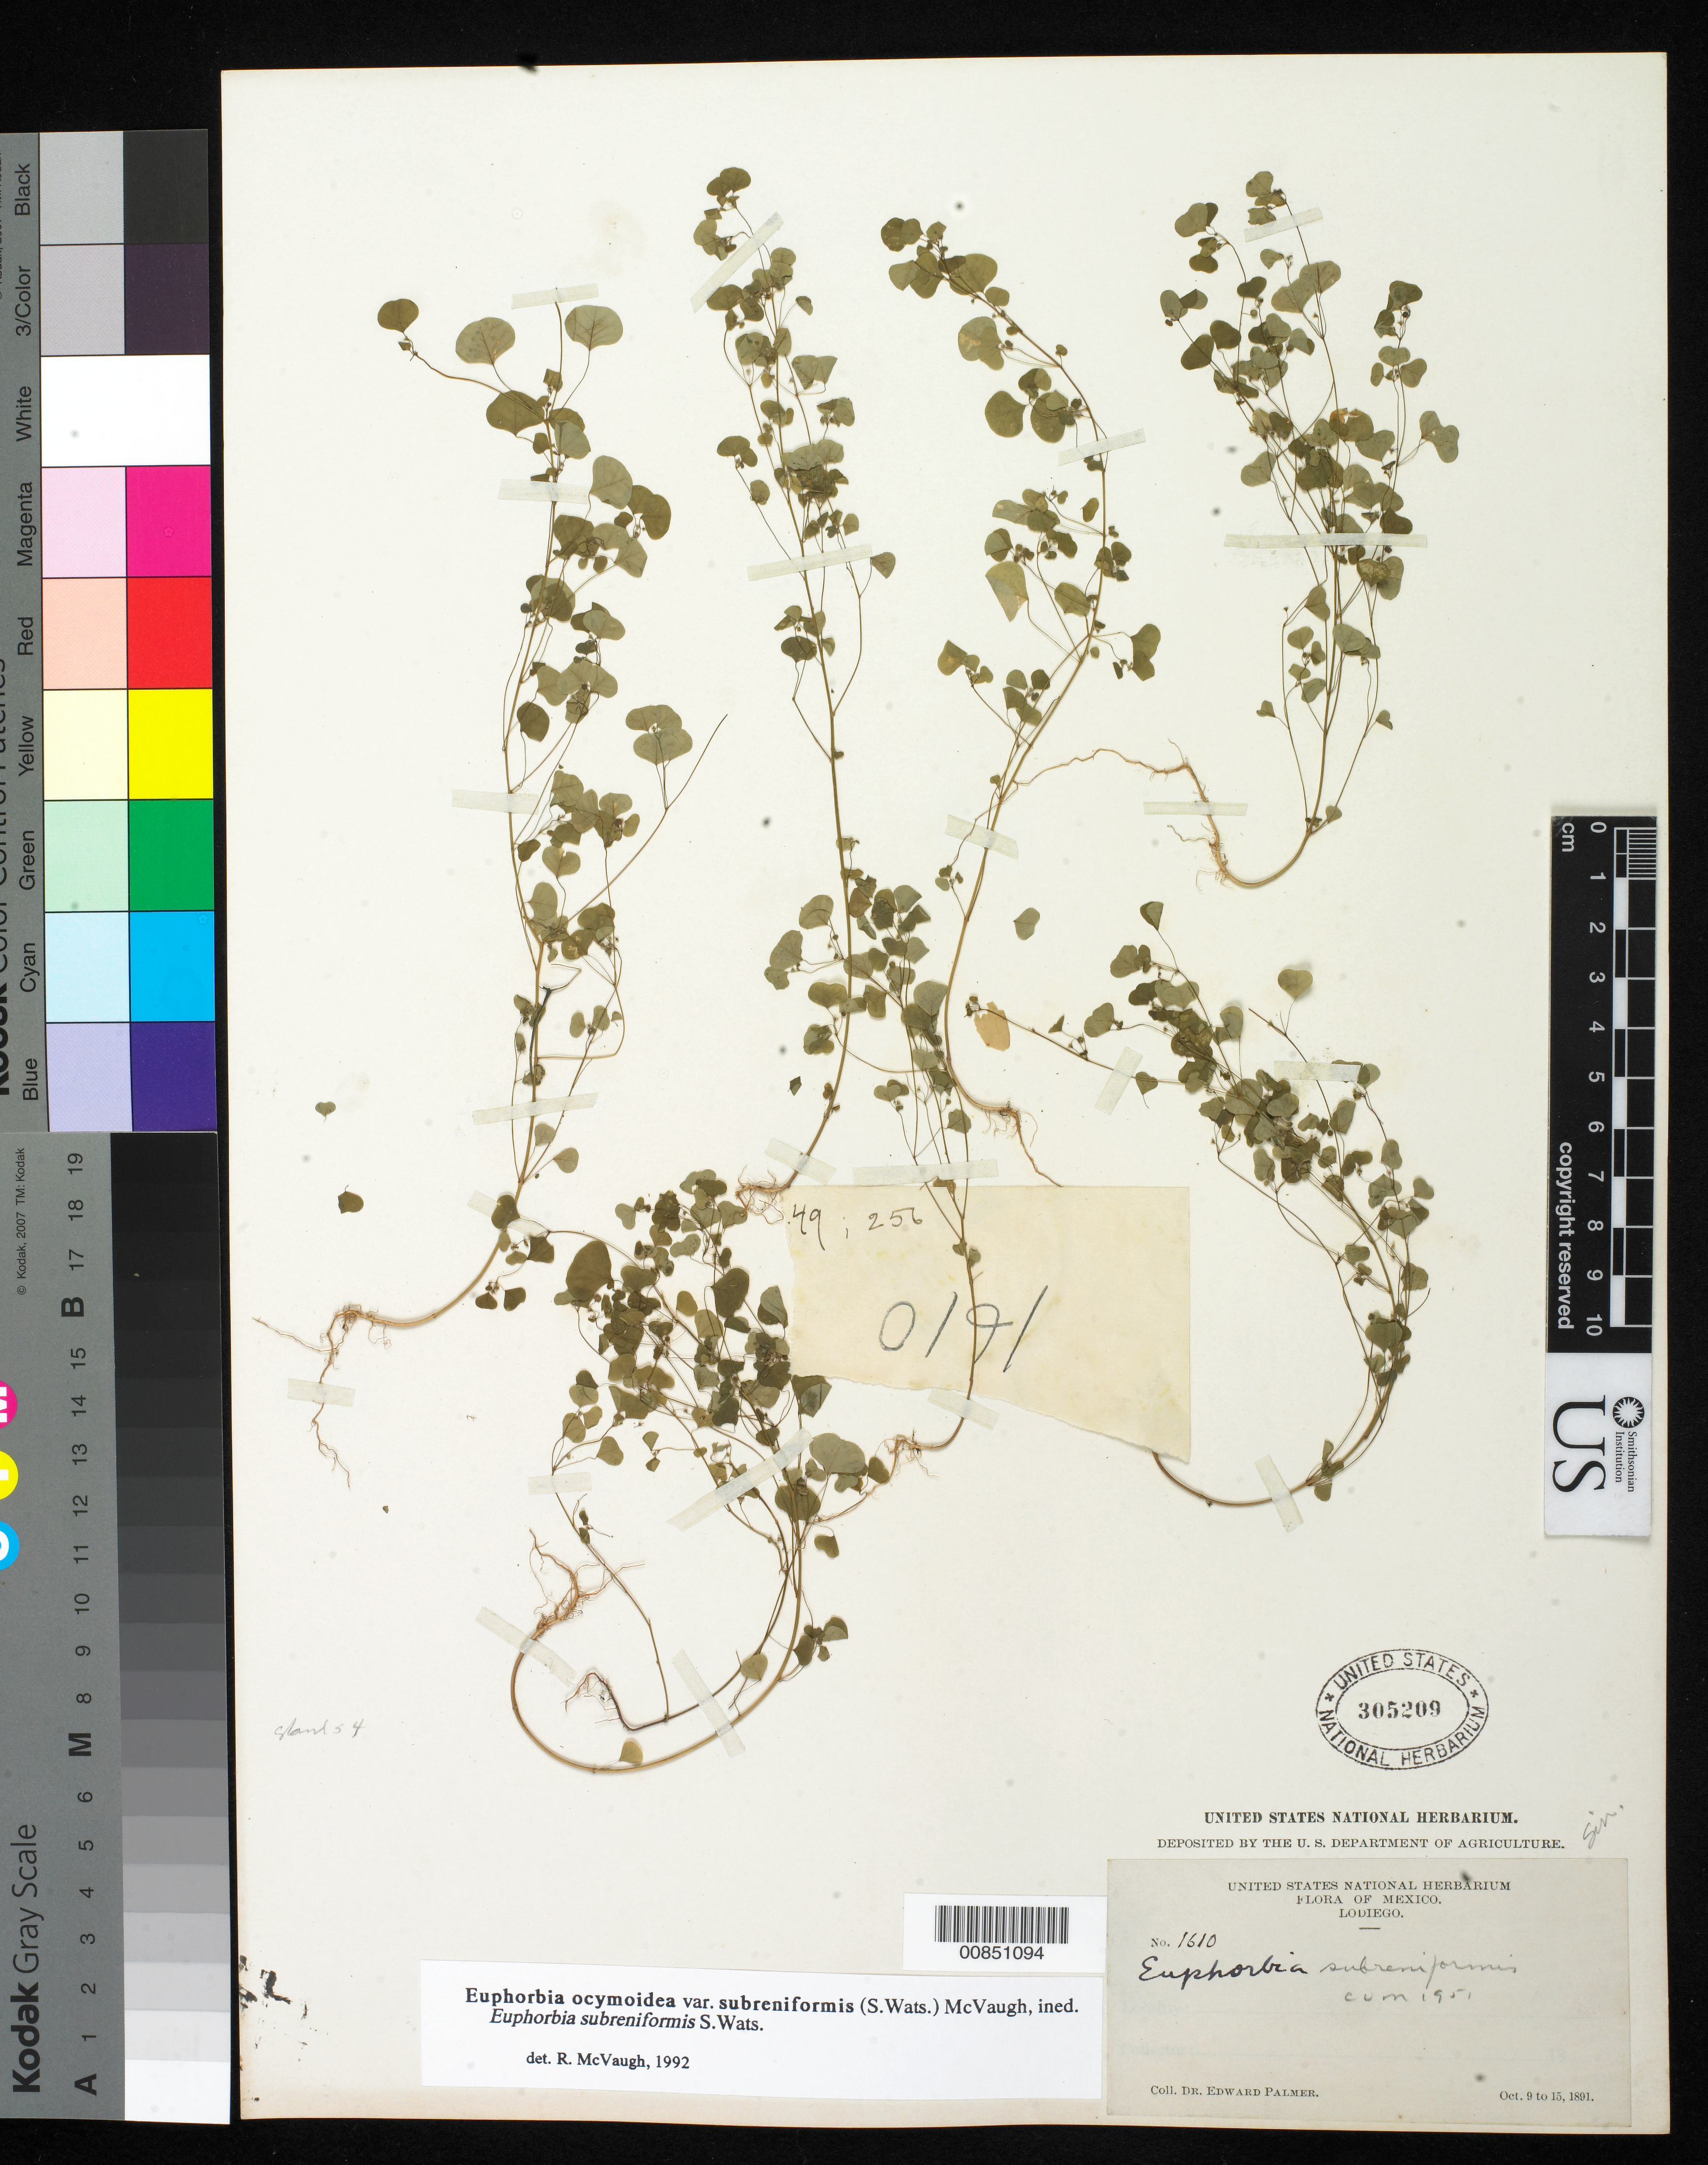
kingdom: Plantae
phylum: Tracheophyta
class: Magnoliopsida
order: Malpighiales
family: Euphorbiaceae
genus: Euphorbia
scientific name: Euphorbia fimbrilligera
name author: Mart.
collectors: E. Palmer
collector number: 1610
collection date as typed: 09 Oct 1891 to 15 Oct 1891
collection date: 1891-10-09/1891-10-15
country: Mexico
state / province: Sinaloa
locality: Lodiego, Sinaloa.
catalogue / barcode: US 305209